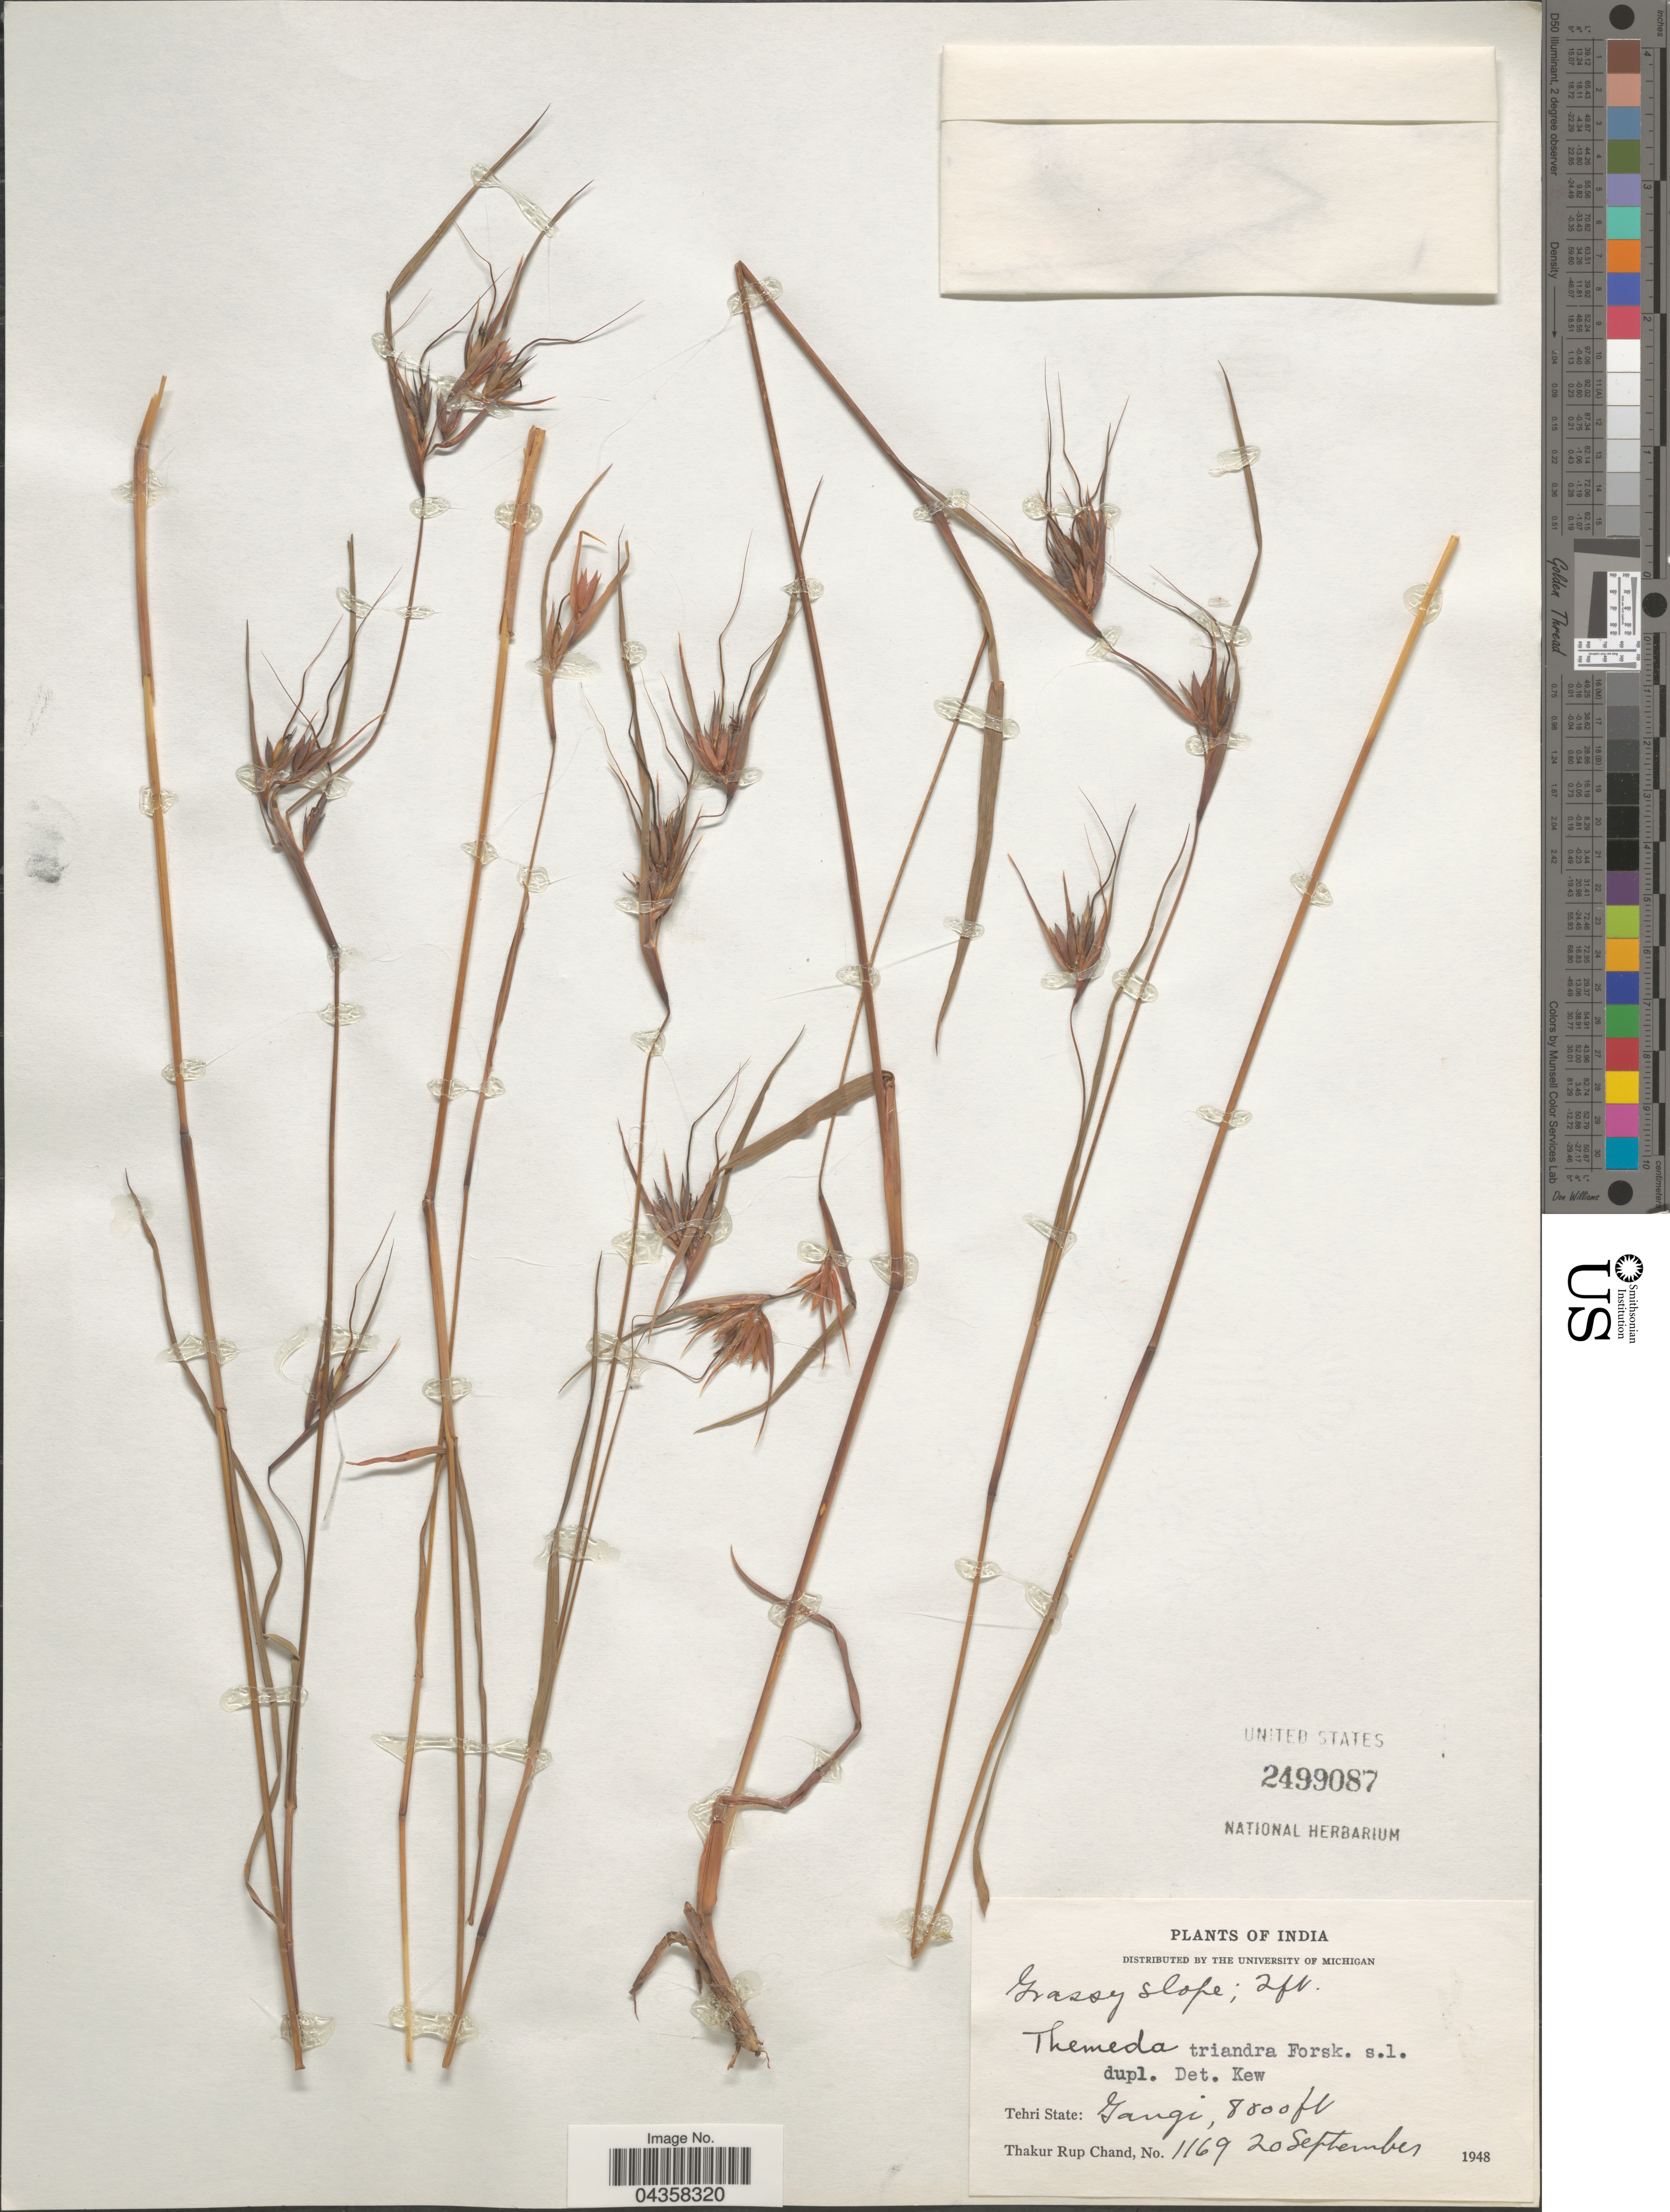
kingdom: Plantae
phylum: Tracheophyta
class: Liliopsida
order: Poales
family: Poaceae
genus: Themeda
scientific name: Themeda triandra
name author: Forssk.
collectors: T. R. Chand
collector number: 1169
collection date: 1948-09-20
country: India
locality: Tehri State: Gangi.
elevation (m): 2438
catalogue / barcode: US 2499087